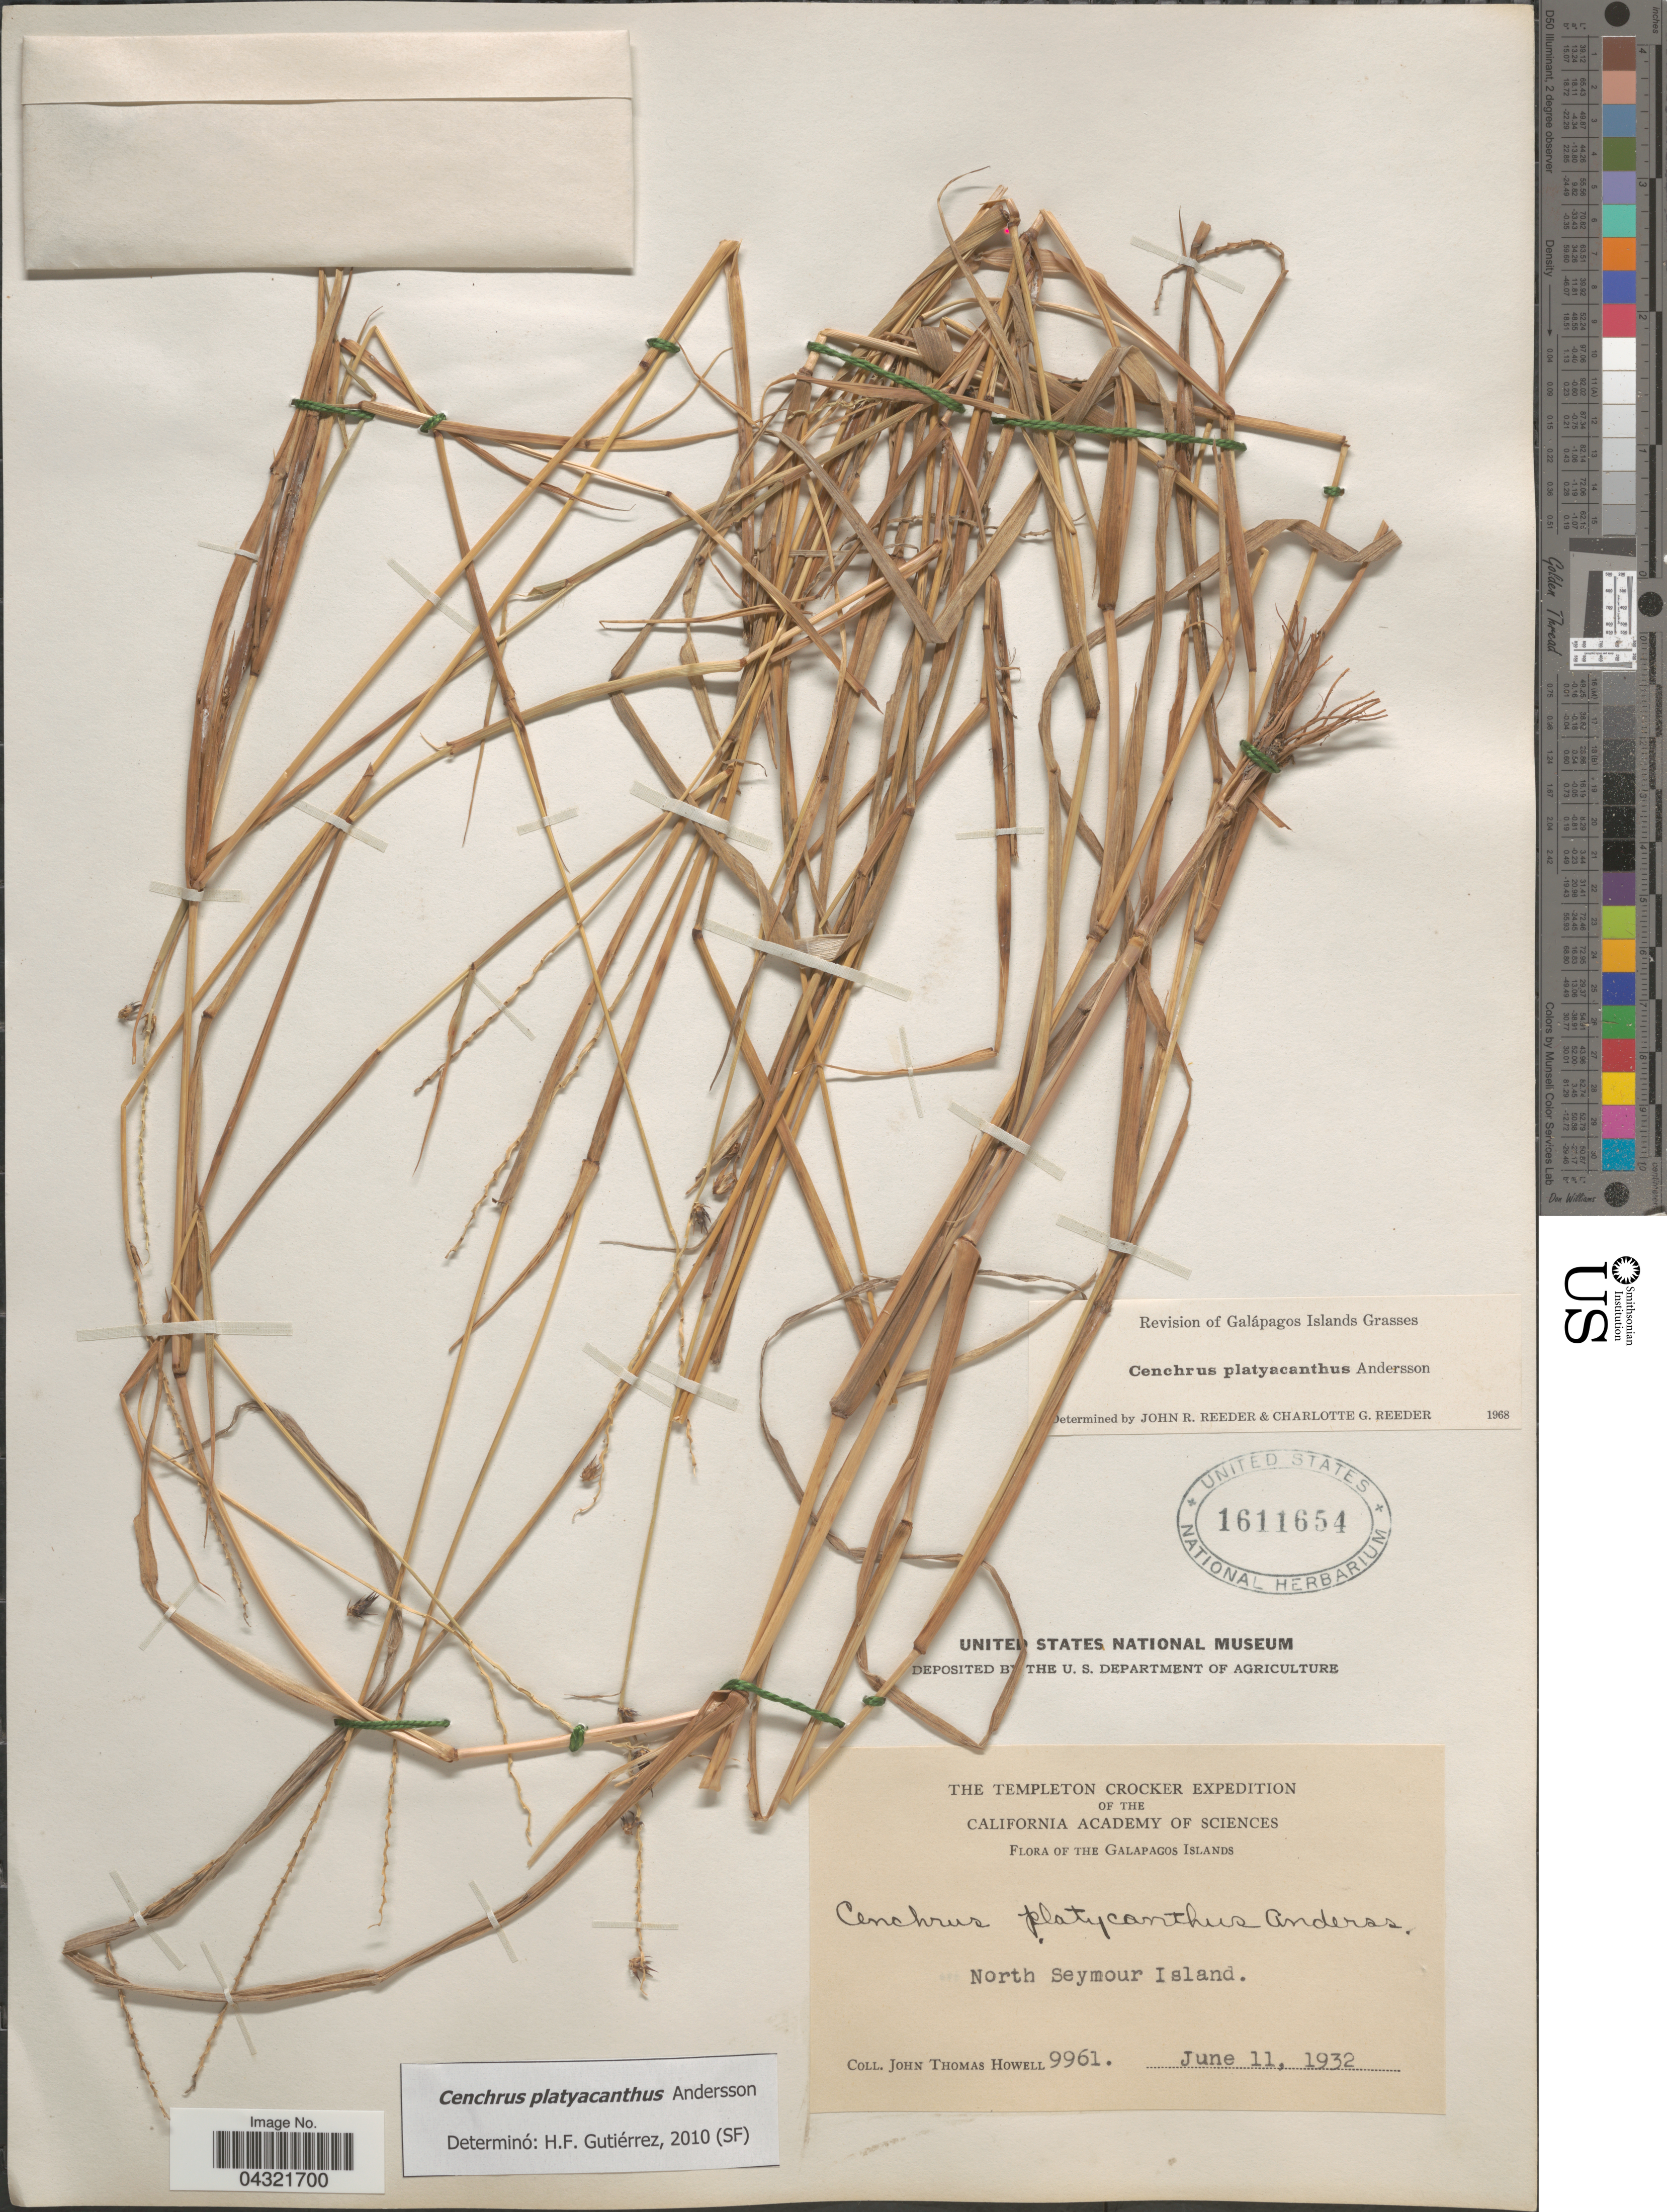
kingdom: Plantae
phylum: Tracheophyta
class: Liliopsida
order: Poales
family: Poaceae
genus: Cenchrus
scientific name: Cenchrus platyacanthus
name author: Andersson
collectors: J. T. Howell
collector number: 9961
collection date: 1932-06-11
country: Ecuador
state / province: Colón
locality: The Templeton Crocker Expedition. The Galapagos Islands. North Seymour Island.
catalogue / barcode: US 1611654